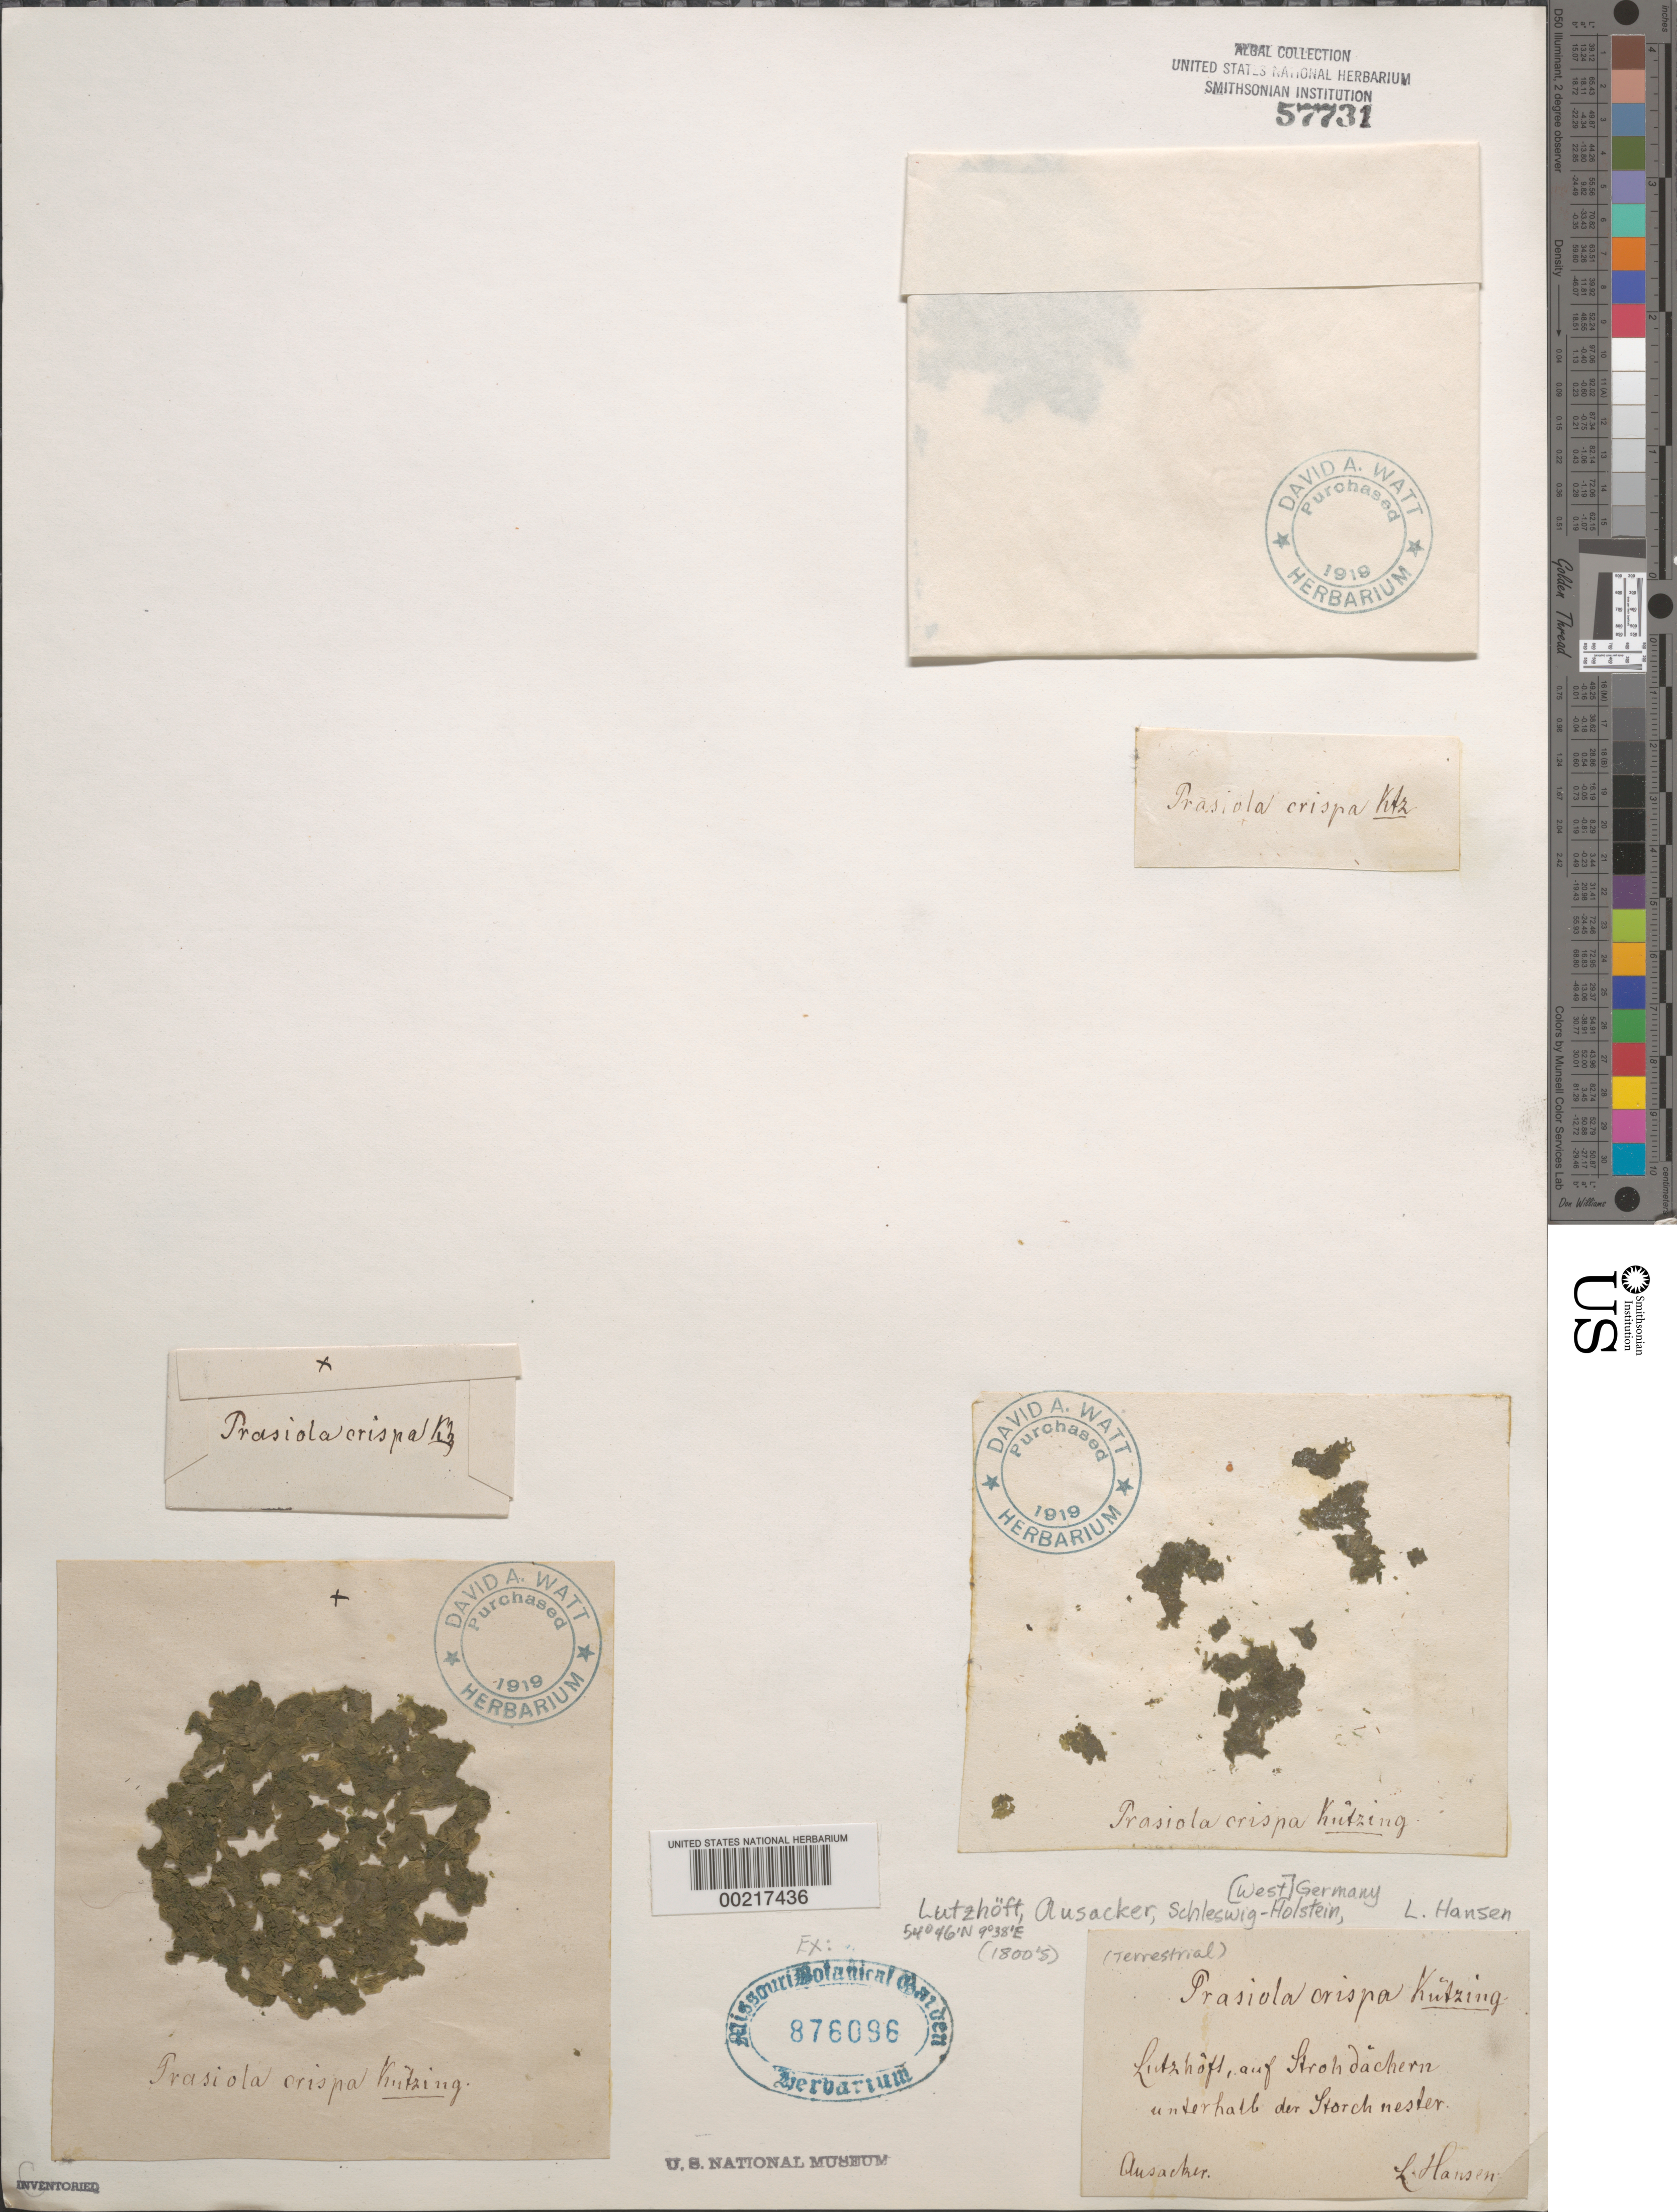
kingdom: Plantae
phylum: Chlorophyta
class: Trebouxiophyceae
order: Prasiolales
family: Prasiolaceae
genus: Prasiola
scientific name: Prasiola crispa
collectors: L. Hansen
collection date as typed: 18--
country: Germany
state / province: Schleswig-holstein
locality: Ausacker, lutzhoft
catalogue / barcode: US 57731